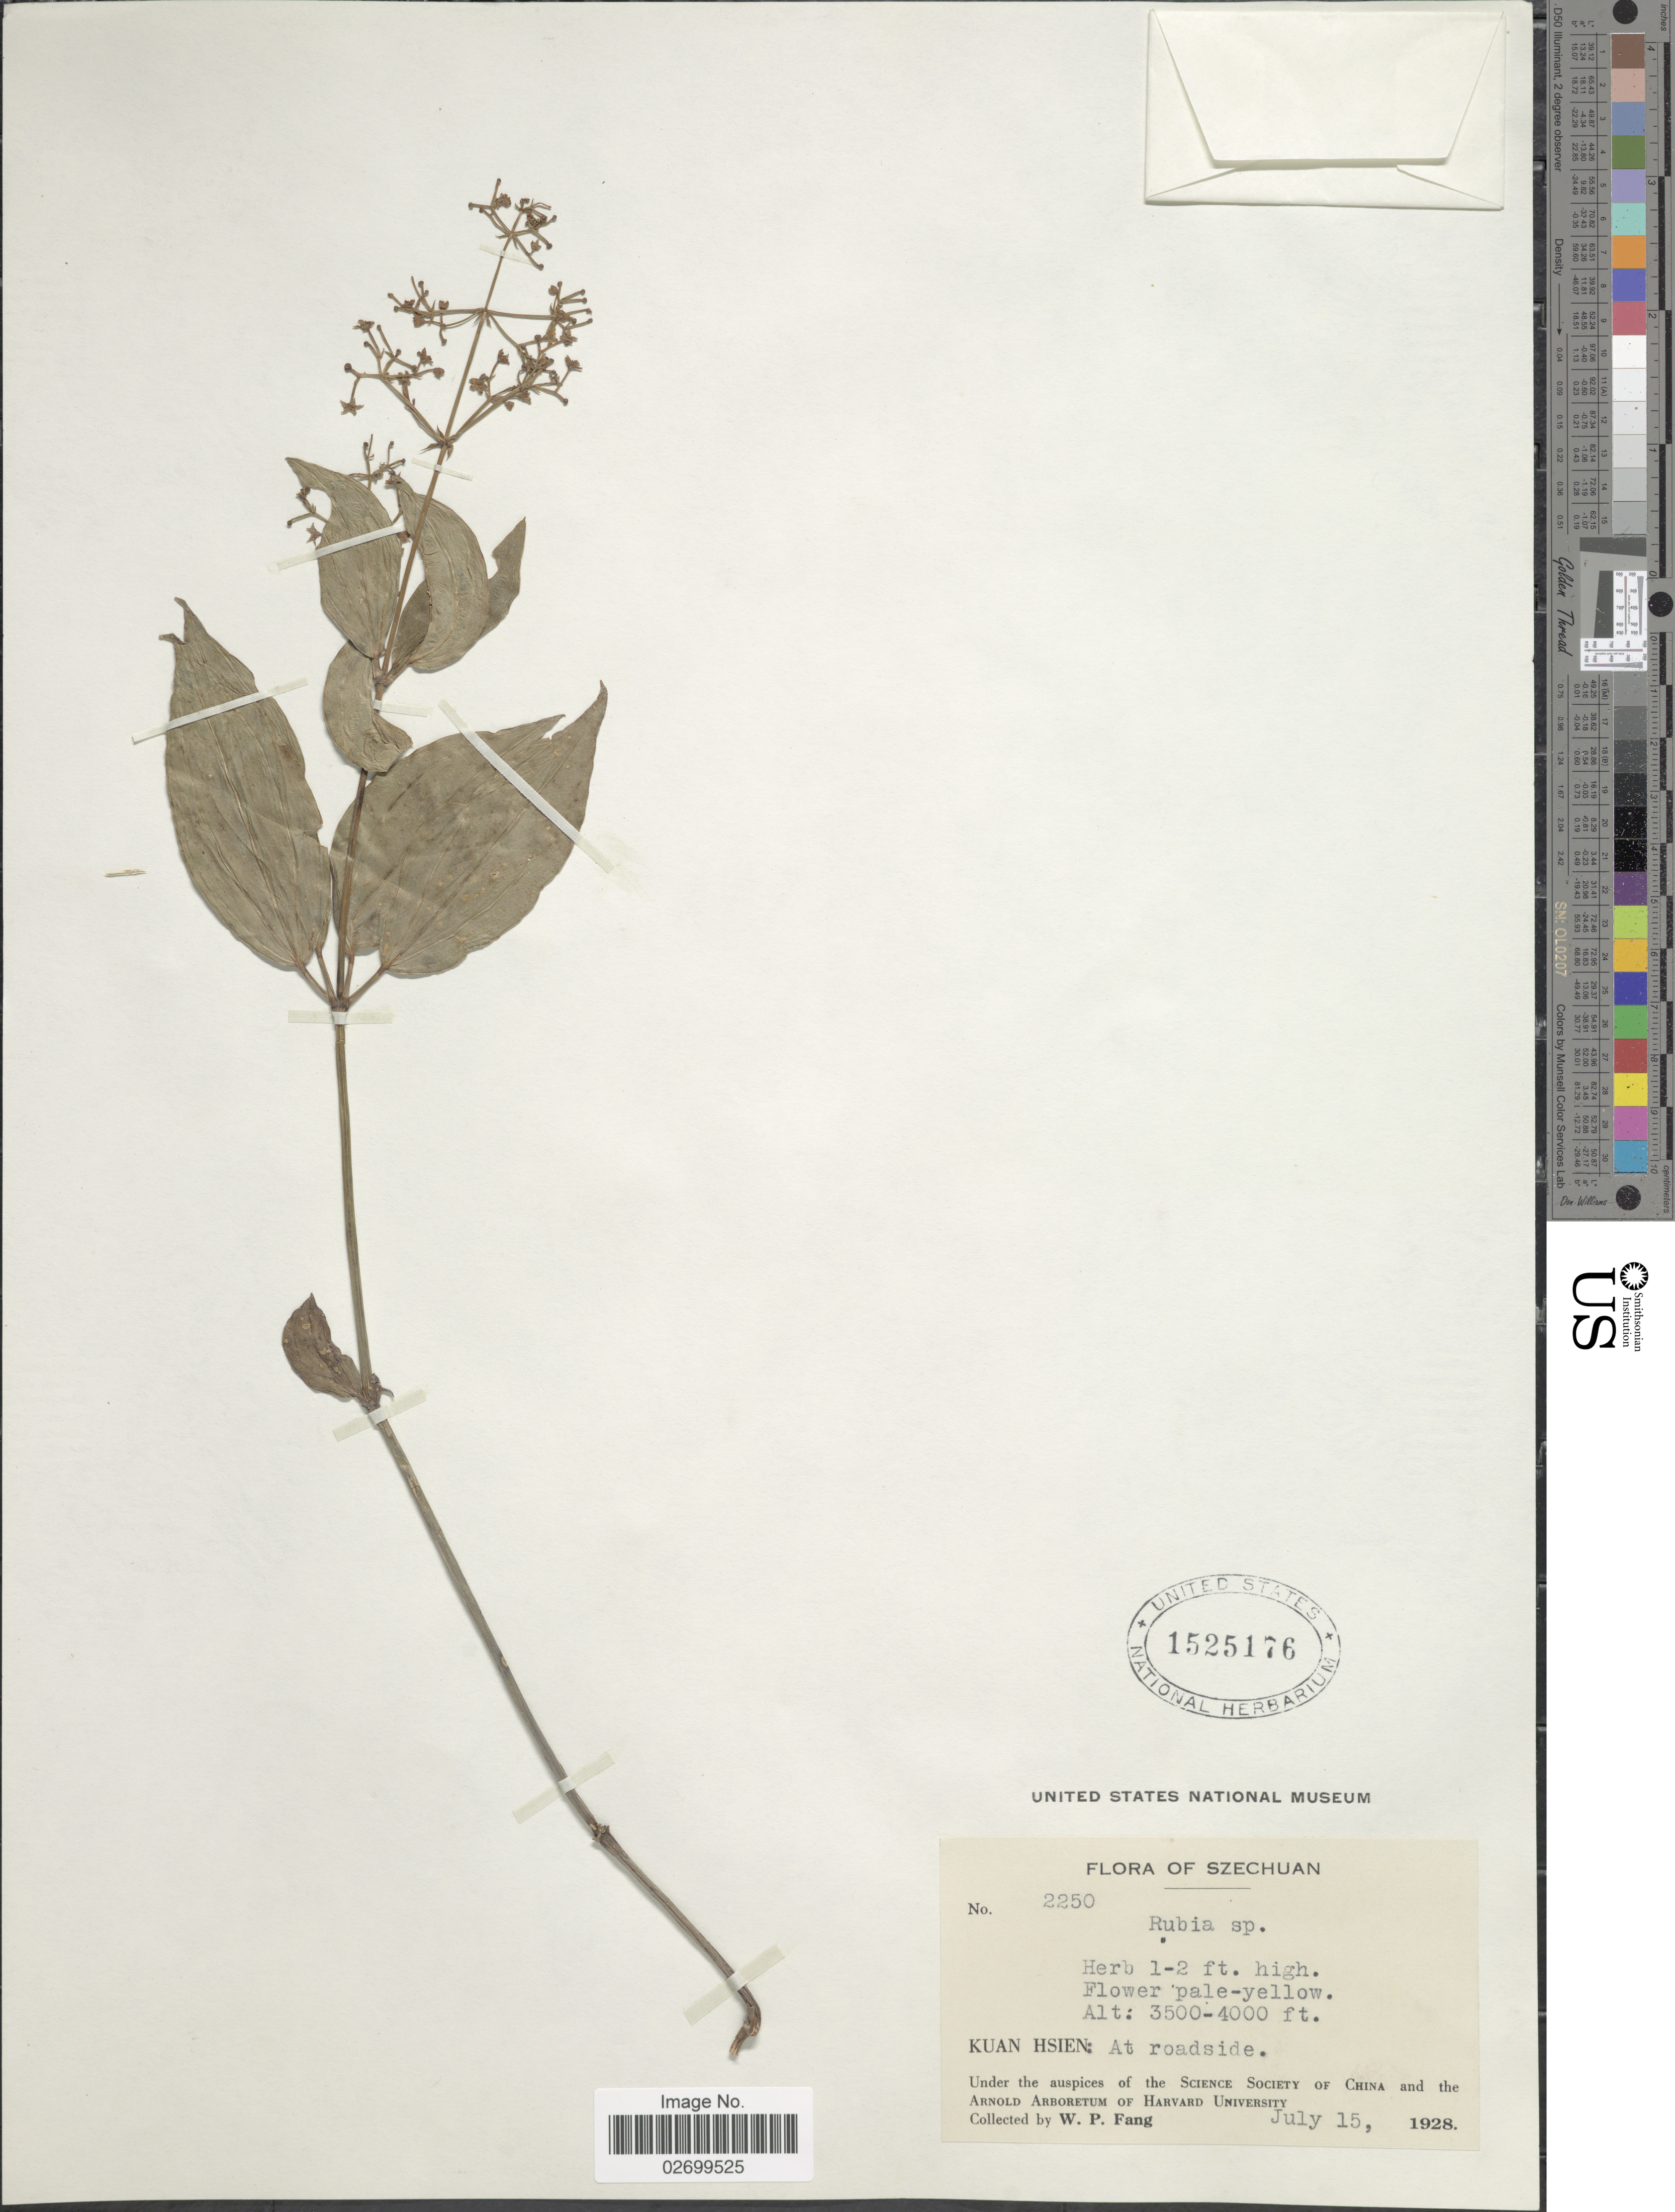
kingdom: Plantae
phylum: Tracheophyta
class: Magnoliopsida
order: Gentianales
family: Rubiaceae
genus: Rubia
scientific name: Rubia sp.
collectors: W. P. Fang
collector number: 2250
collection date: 1928-07-15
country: China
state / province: Sichuan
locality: Szechuan, Kuan Hsien: at roadside.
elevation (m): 1067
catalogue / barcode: US 1525176